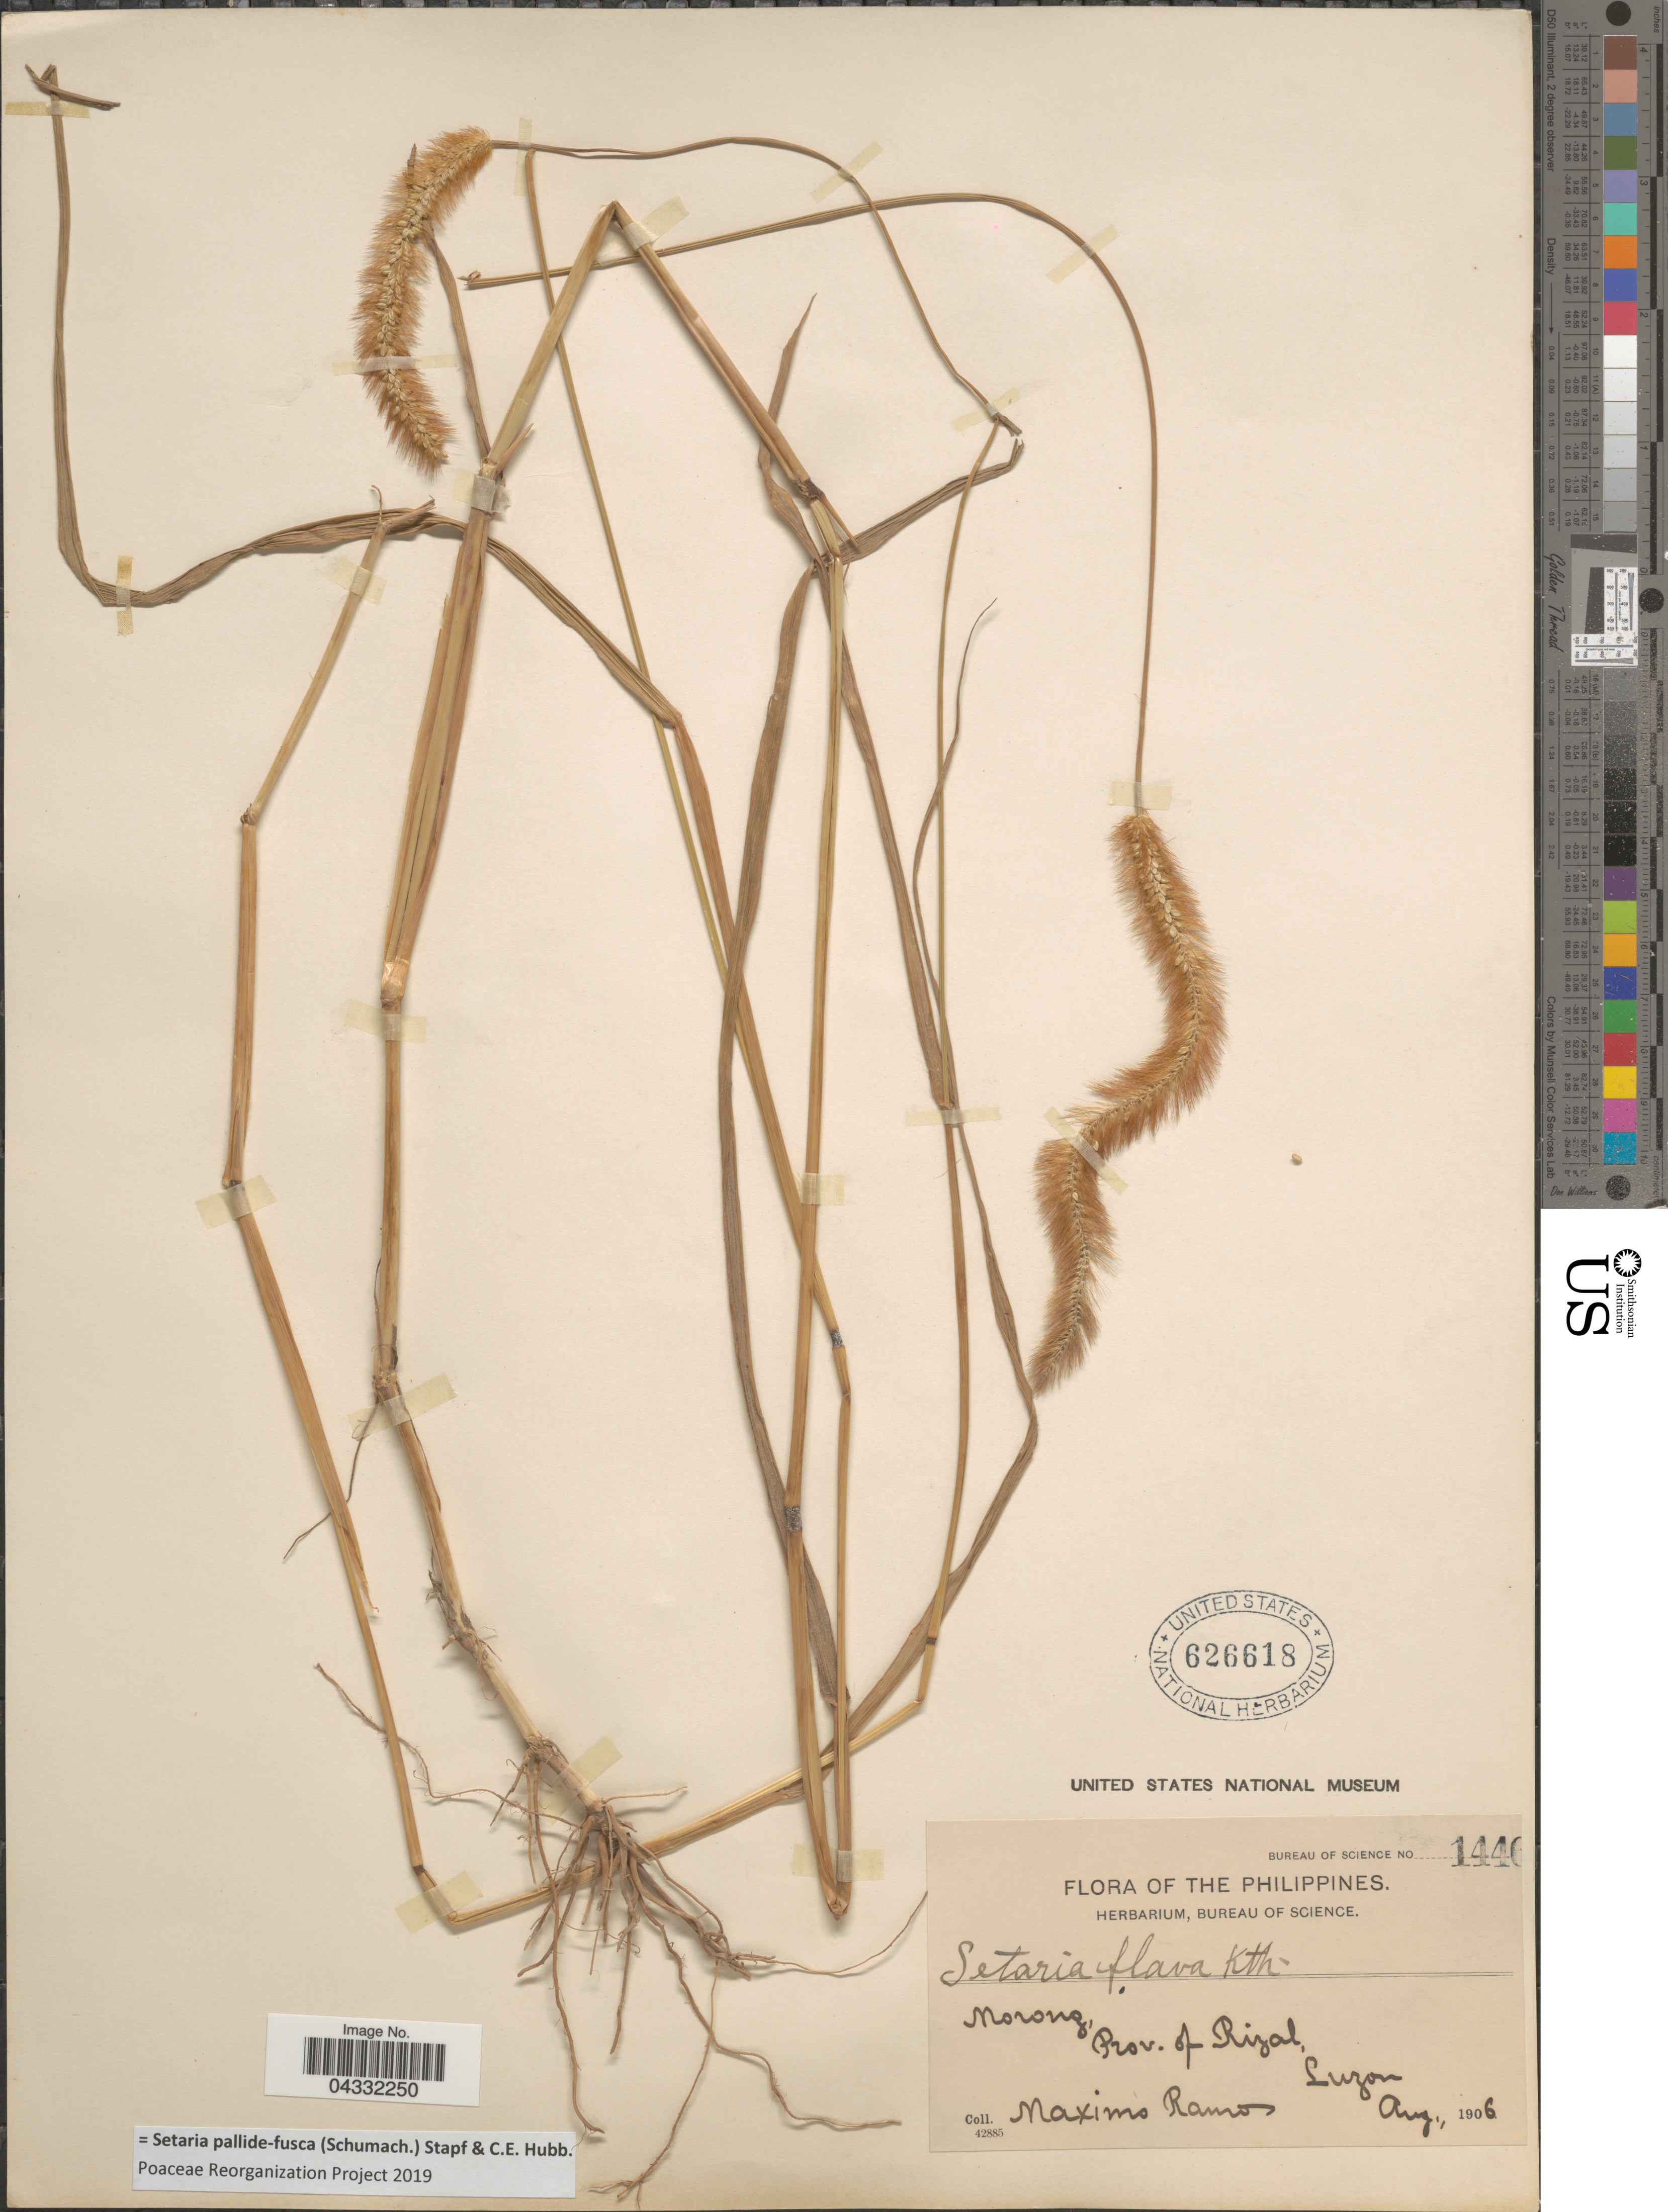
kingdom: Plantae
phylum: Tracheophyta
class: Liliopsida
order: Poales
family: Poaceae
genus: Setaria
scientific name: Setaria pallide-fusca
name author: (Schumach.) Stapf & C.E. Hubb.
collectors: M. Ramos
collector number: Bureau of Science 1446*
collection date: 1906-08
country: Philippines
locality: Morong, Prov. of Rizal, Luzon.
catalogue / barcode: US 626618